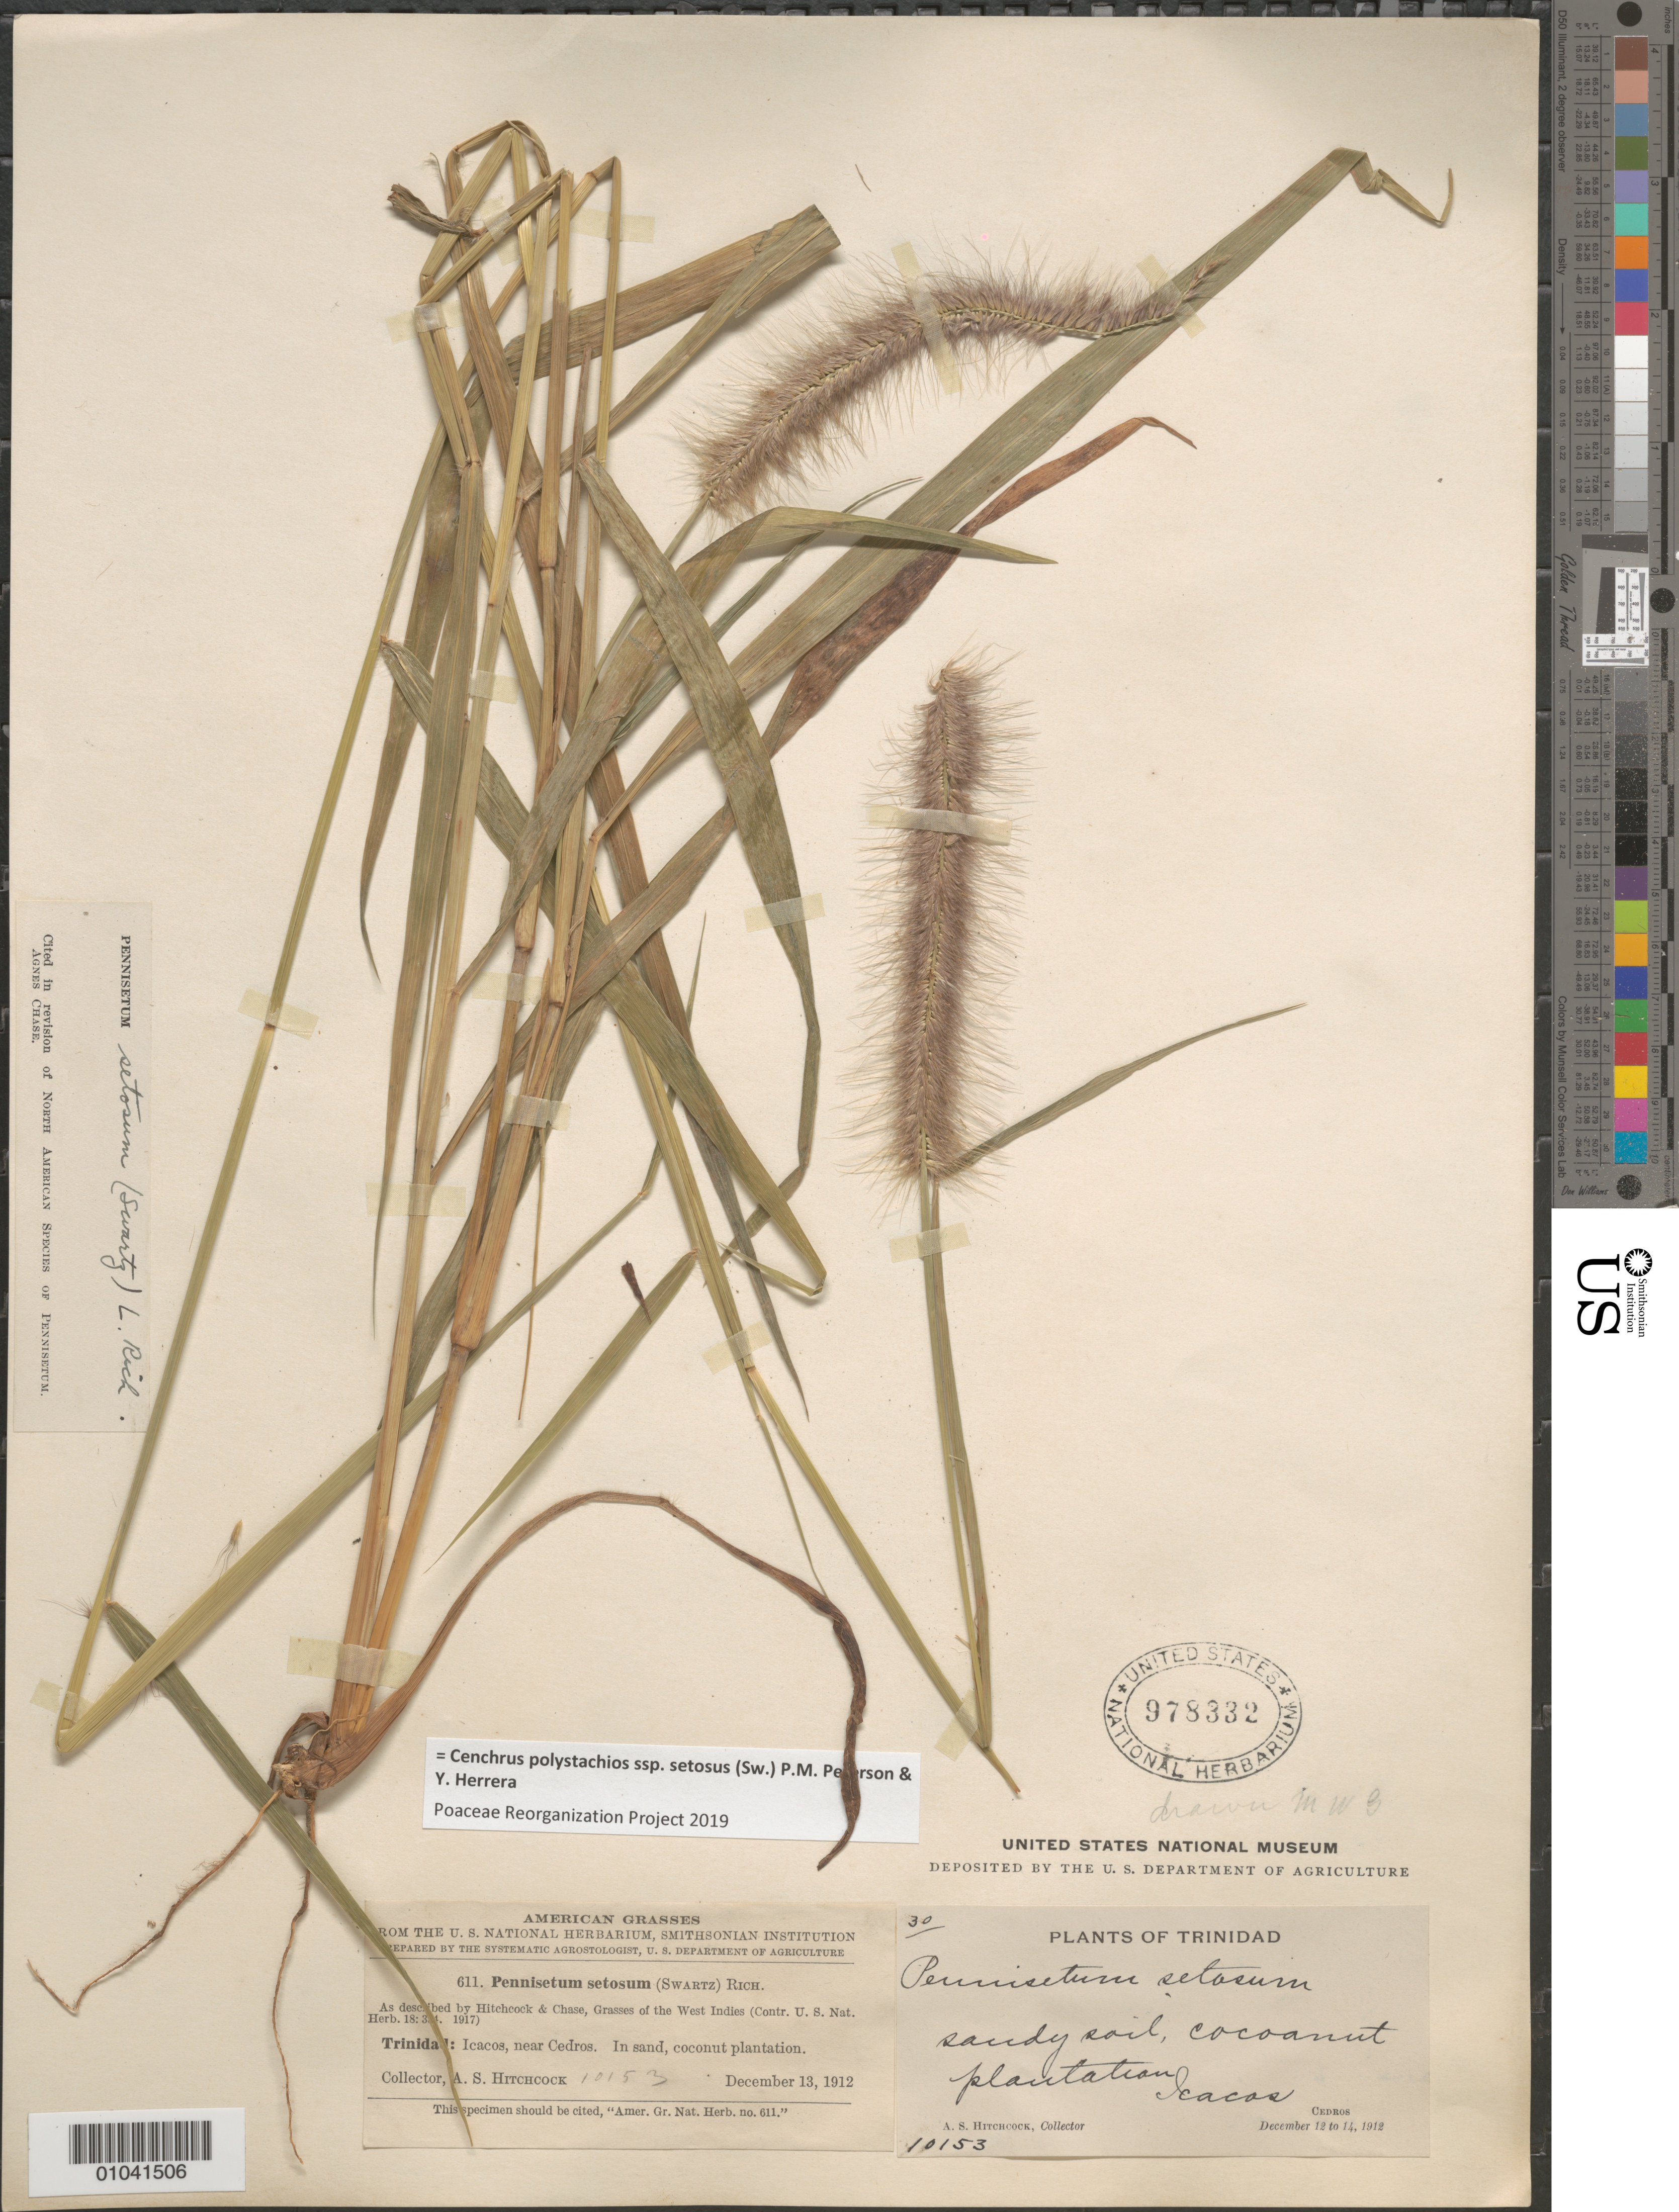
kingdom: Plantae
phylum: Tracheophyta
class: Liliopsida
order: Poales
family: Poaceae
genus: Cenchrus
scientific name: Cenchrus polystachios subsp. setosus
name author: (Sw.) P.M. Peterson & Y. Herrera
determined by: Poaceae Reorganization Project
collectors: A. S. Hitchcock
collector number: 10153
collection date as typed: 12 Dec 1912 to 14 Dec 1912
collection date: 1912-12-12/1912-12-14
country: Trinidad and Tobago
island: Trinidad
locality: Icacos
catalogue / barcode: US 978332